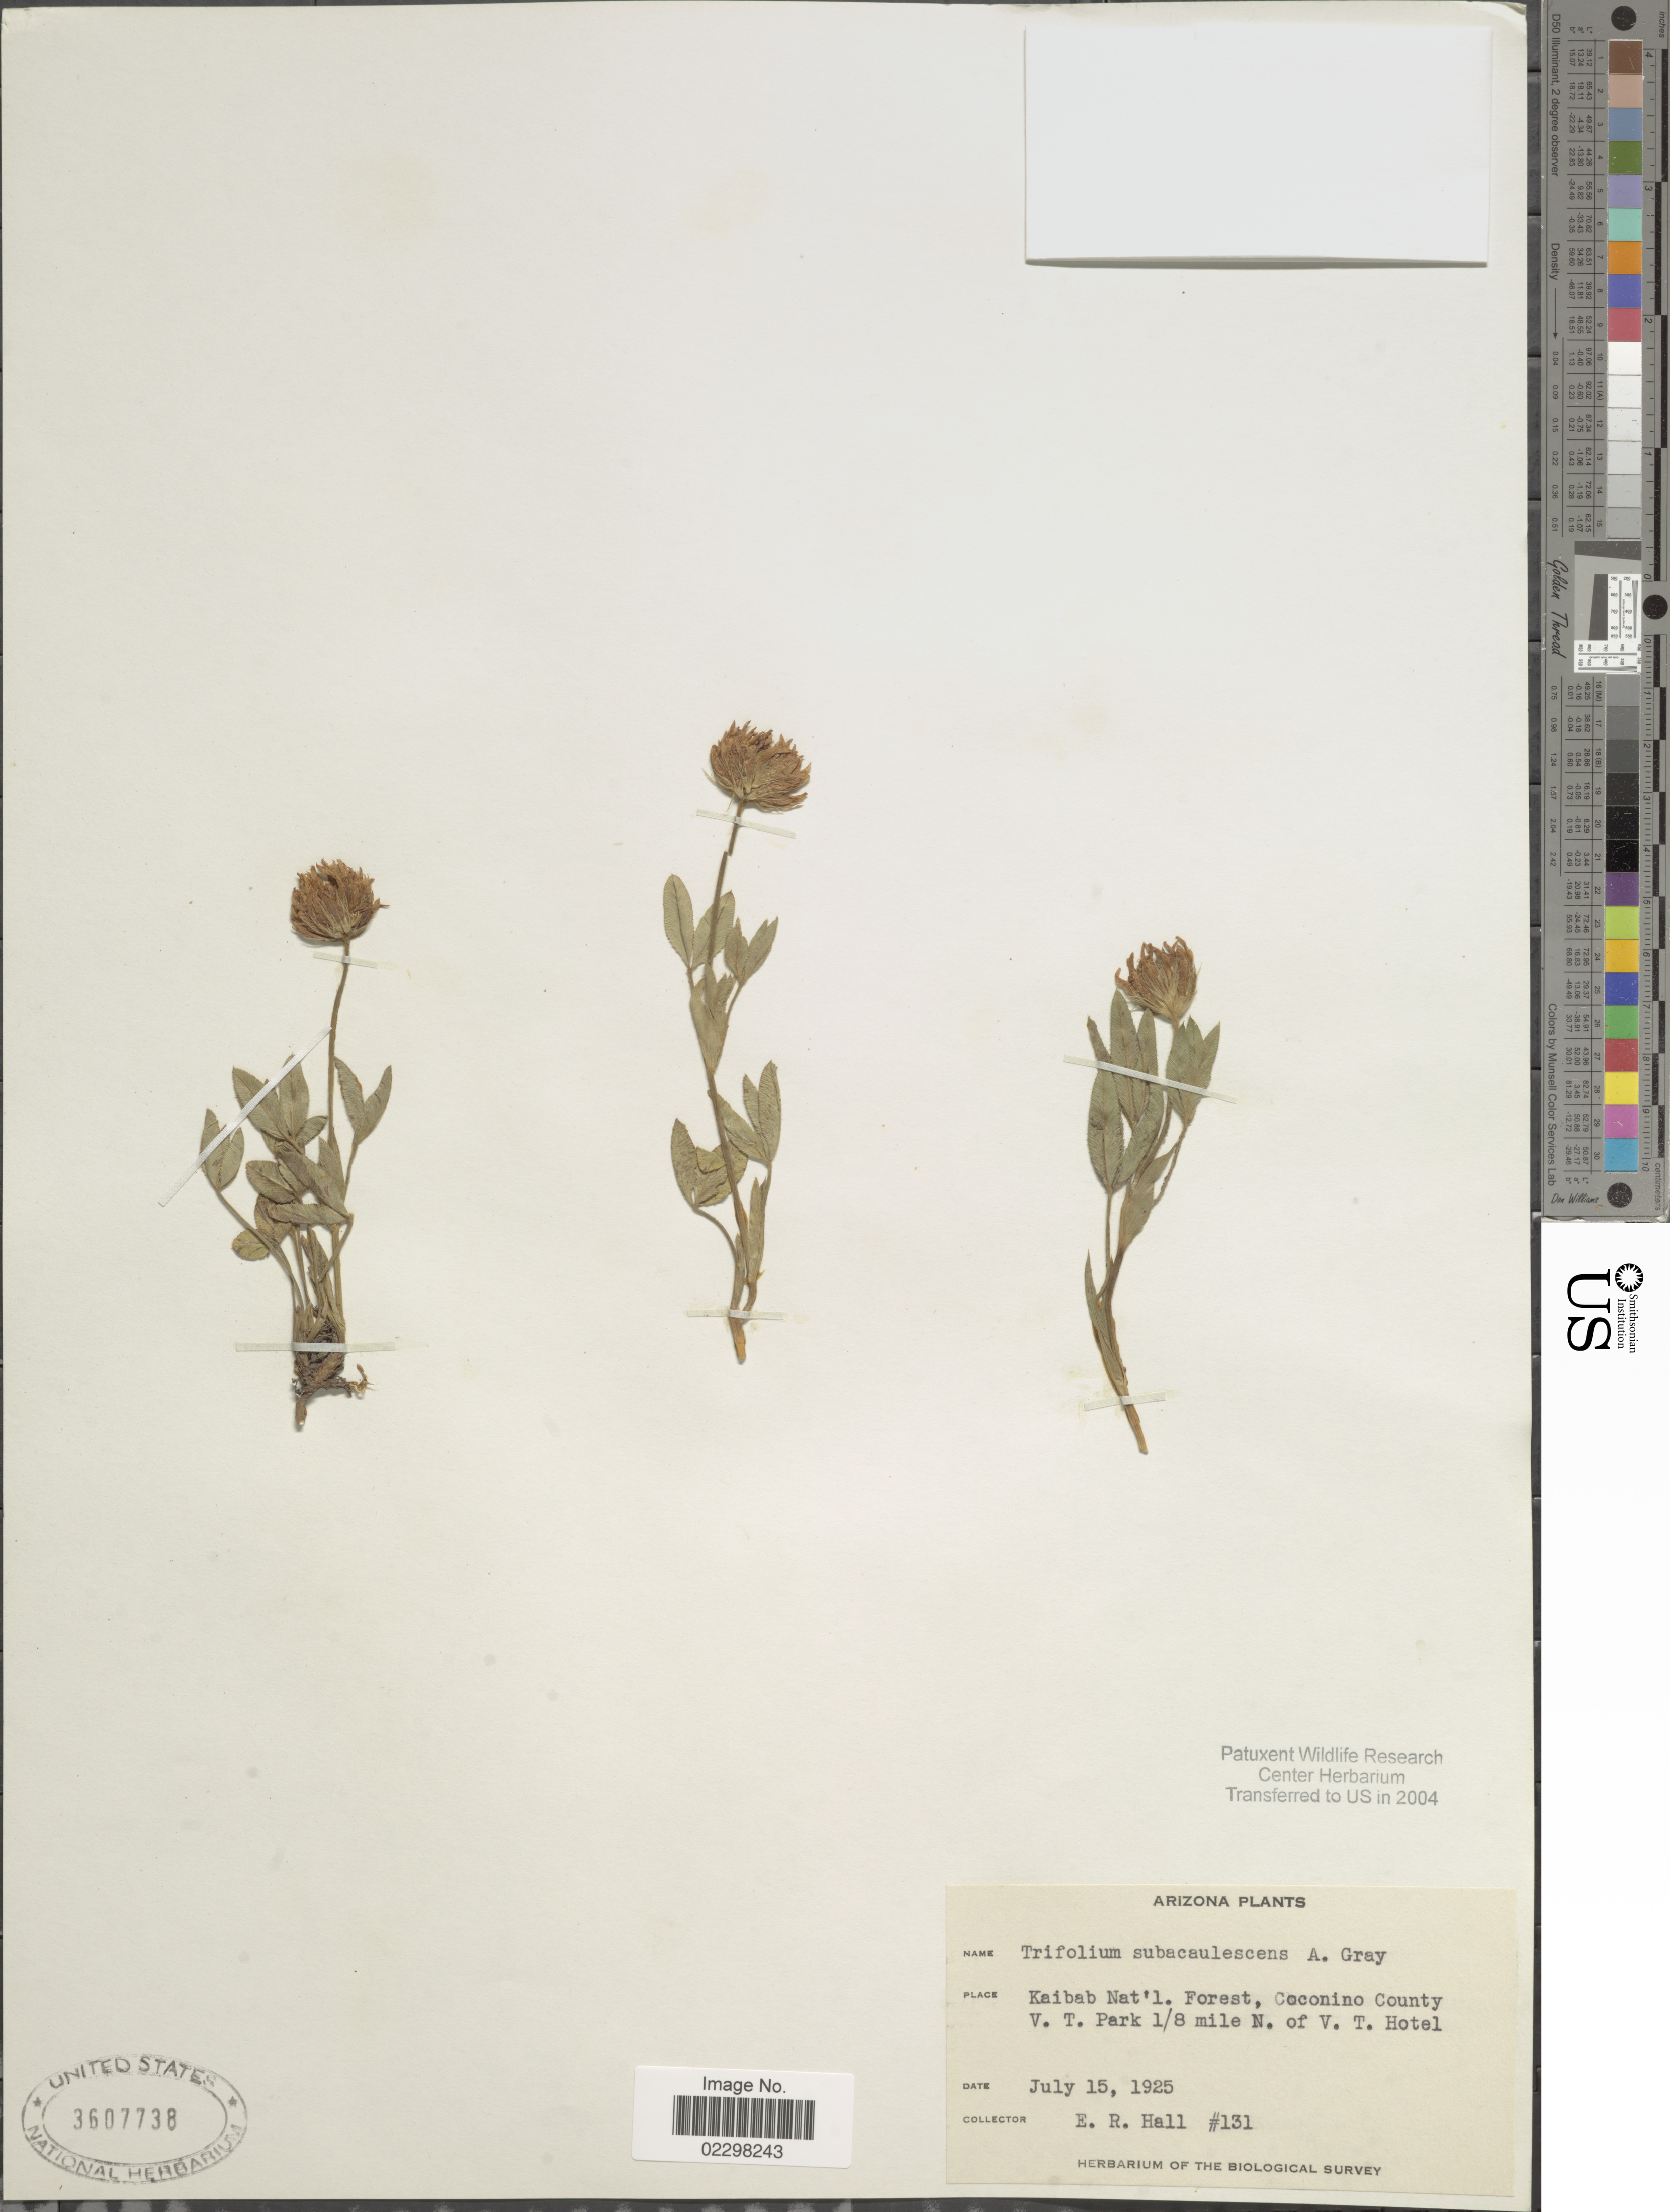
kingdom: Plantae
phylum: Tracheophyta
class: Magnoliopsida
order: Fabales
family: Fabaceae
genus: Trifolium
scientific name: Trifolium subcaulescens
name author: A. Gray in Ives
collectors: E. Hall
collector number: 131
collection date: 1925-07-15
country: United States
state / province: Arizona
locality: Kaibab Nat'l . Forest, Coconino County V. T. Park 1/8 mile N. of V.T. Hotel.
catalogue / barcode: US 3607738